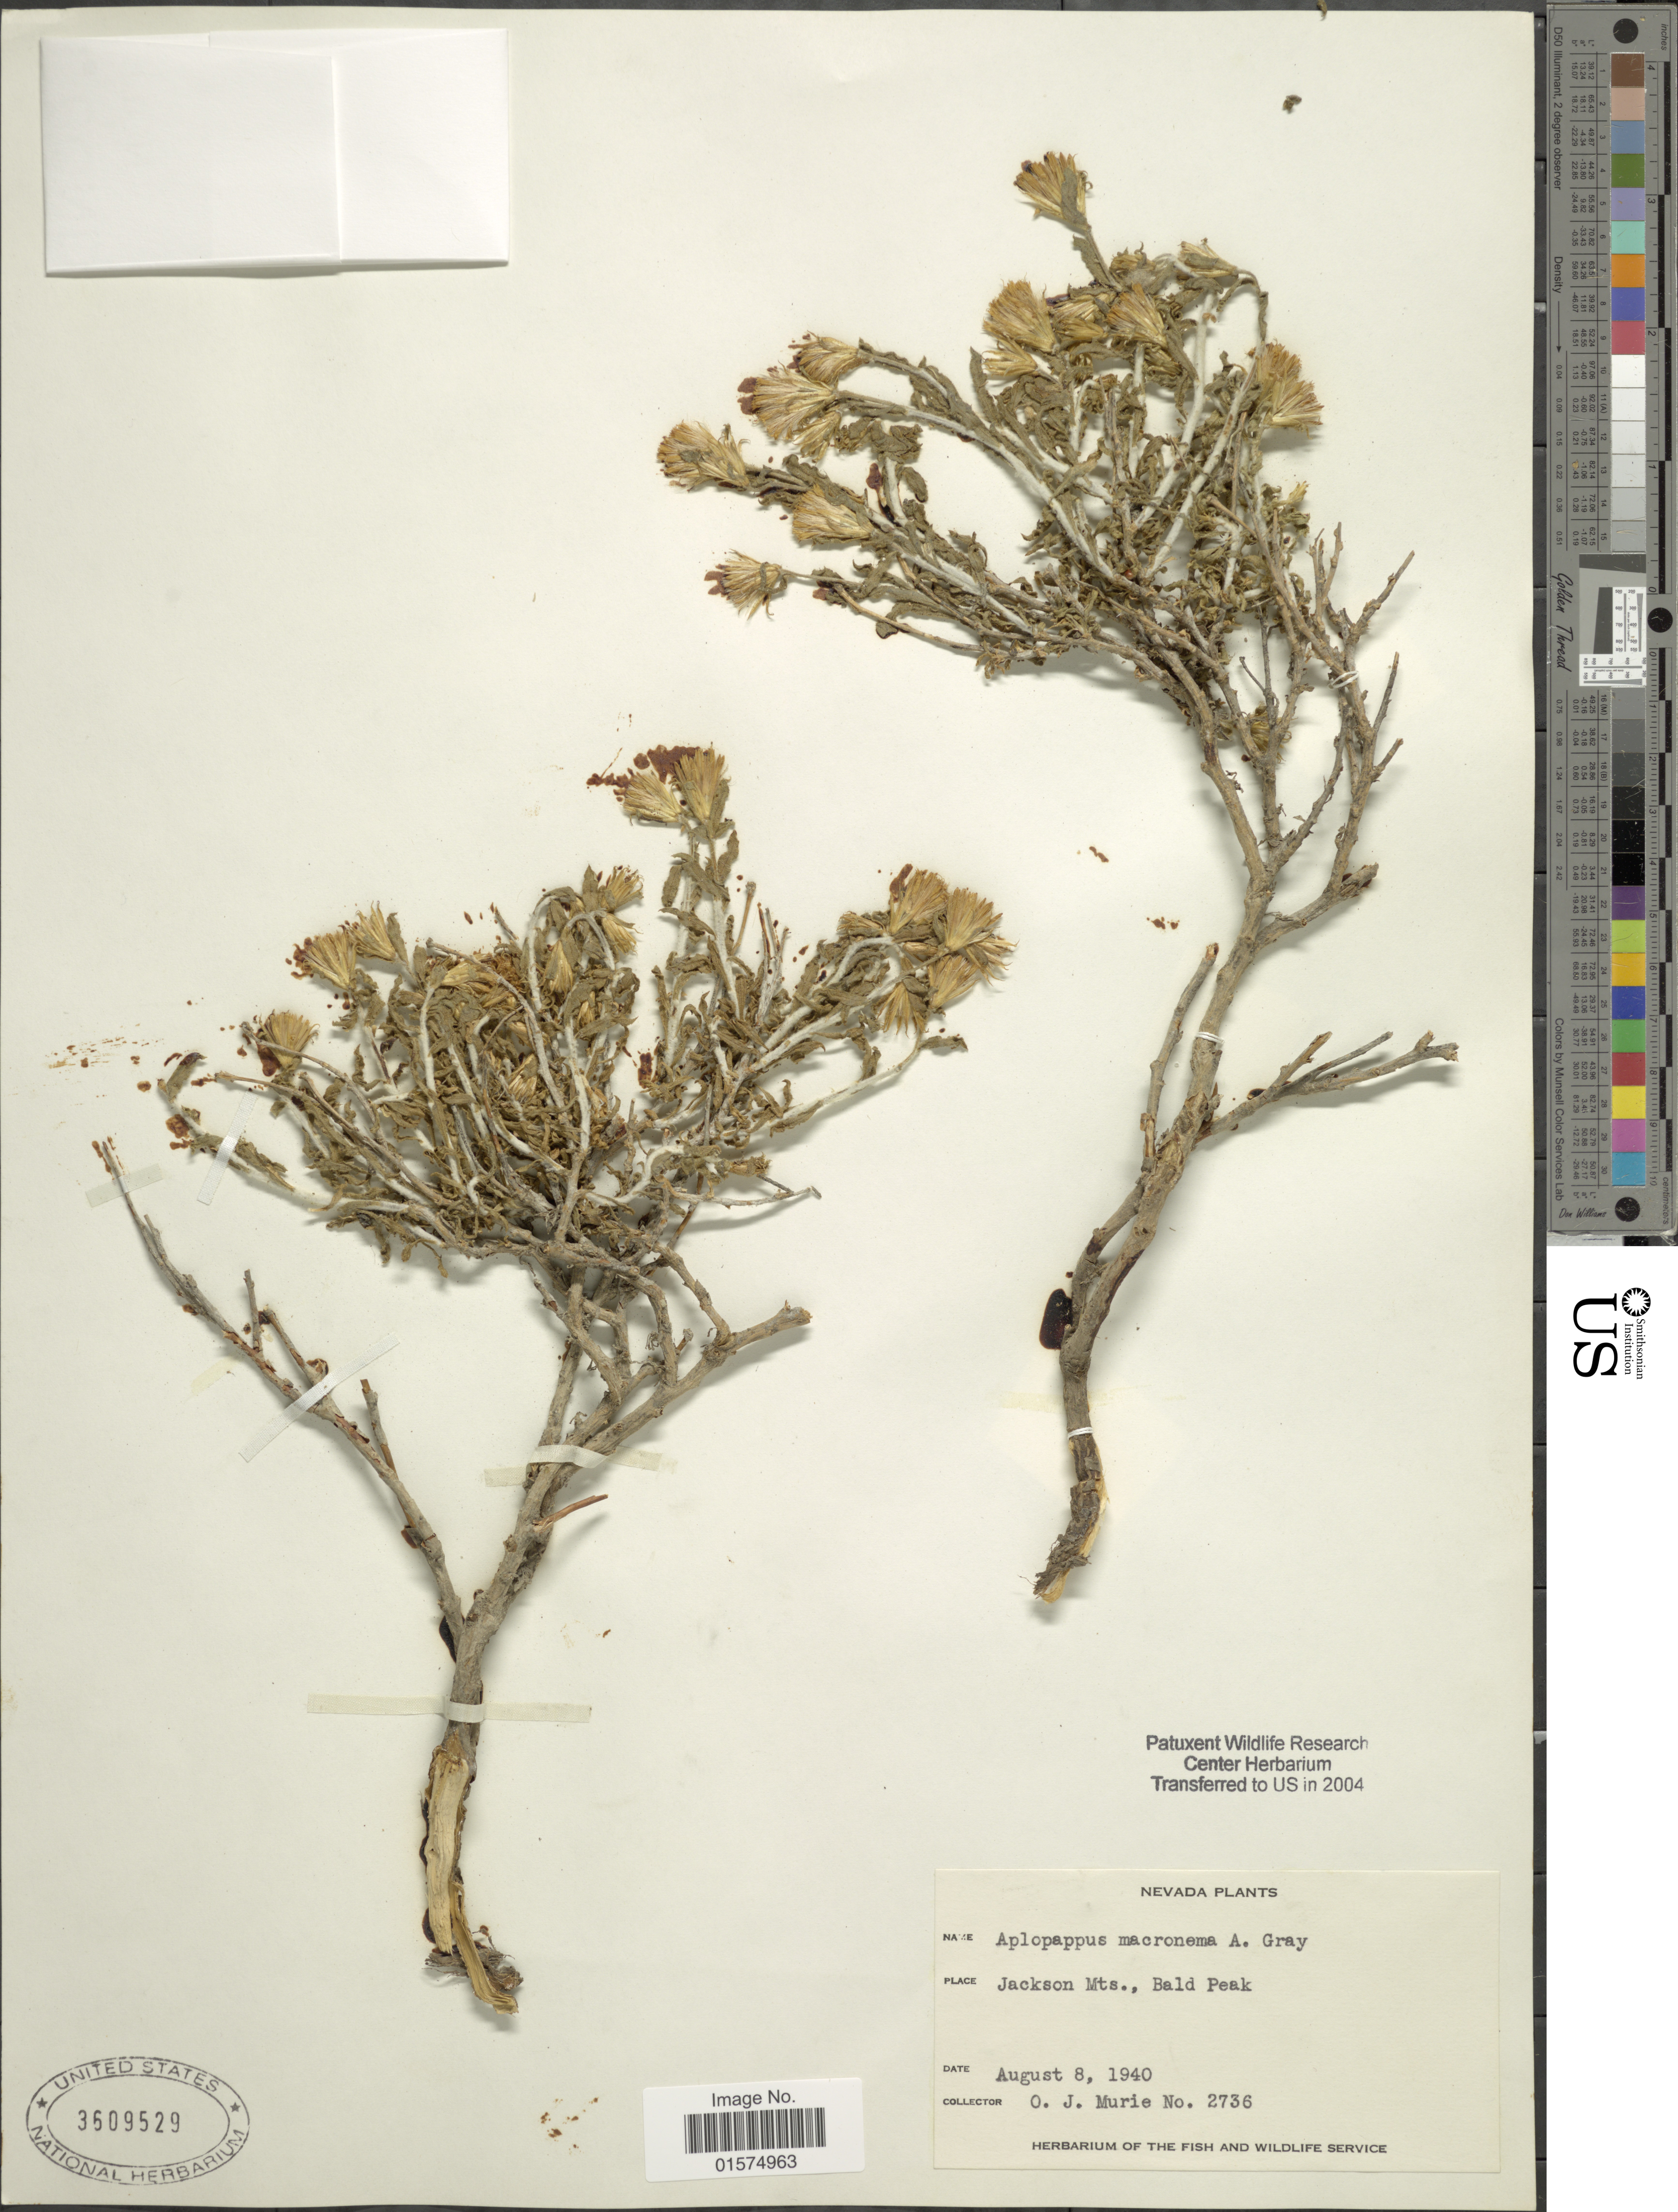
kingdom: Plantae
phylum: Tracheophyta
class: Magnoliopsida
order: Asterales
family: Asteraceae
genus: Ericameria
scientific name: Ericameria discoidea var. discoidea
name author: (Nutt.) G.L. Nesom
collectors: O. Murie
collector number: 2736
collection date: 1940-08-08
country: United States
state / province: Nevada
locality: Jackson Mts., Bald Peak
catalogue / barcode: US 3609529